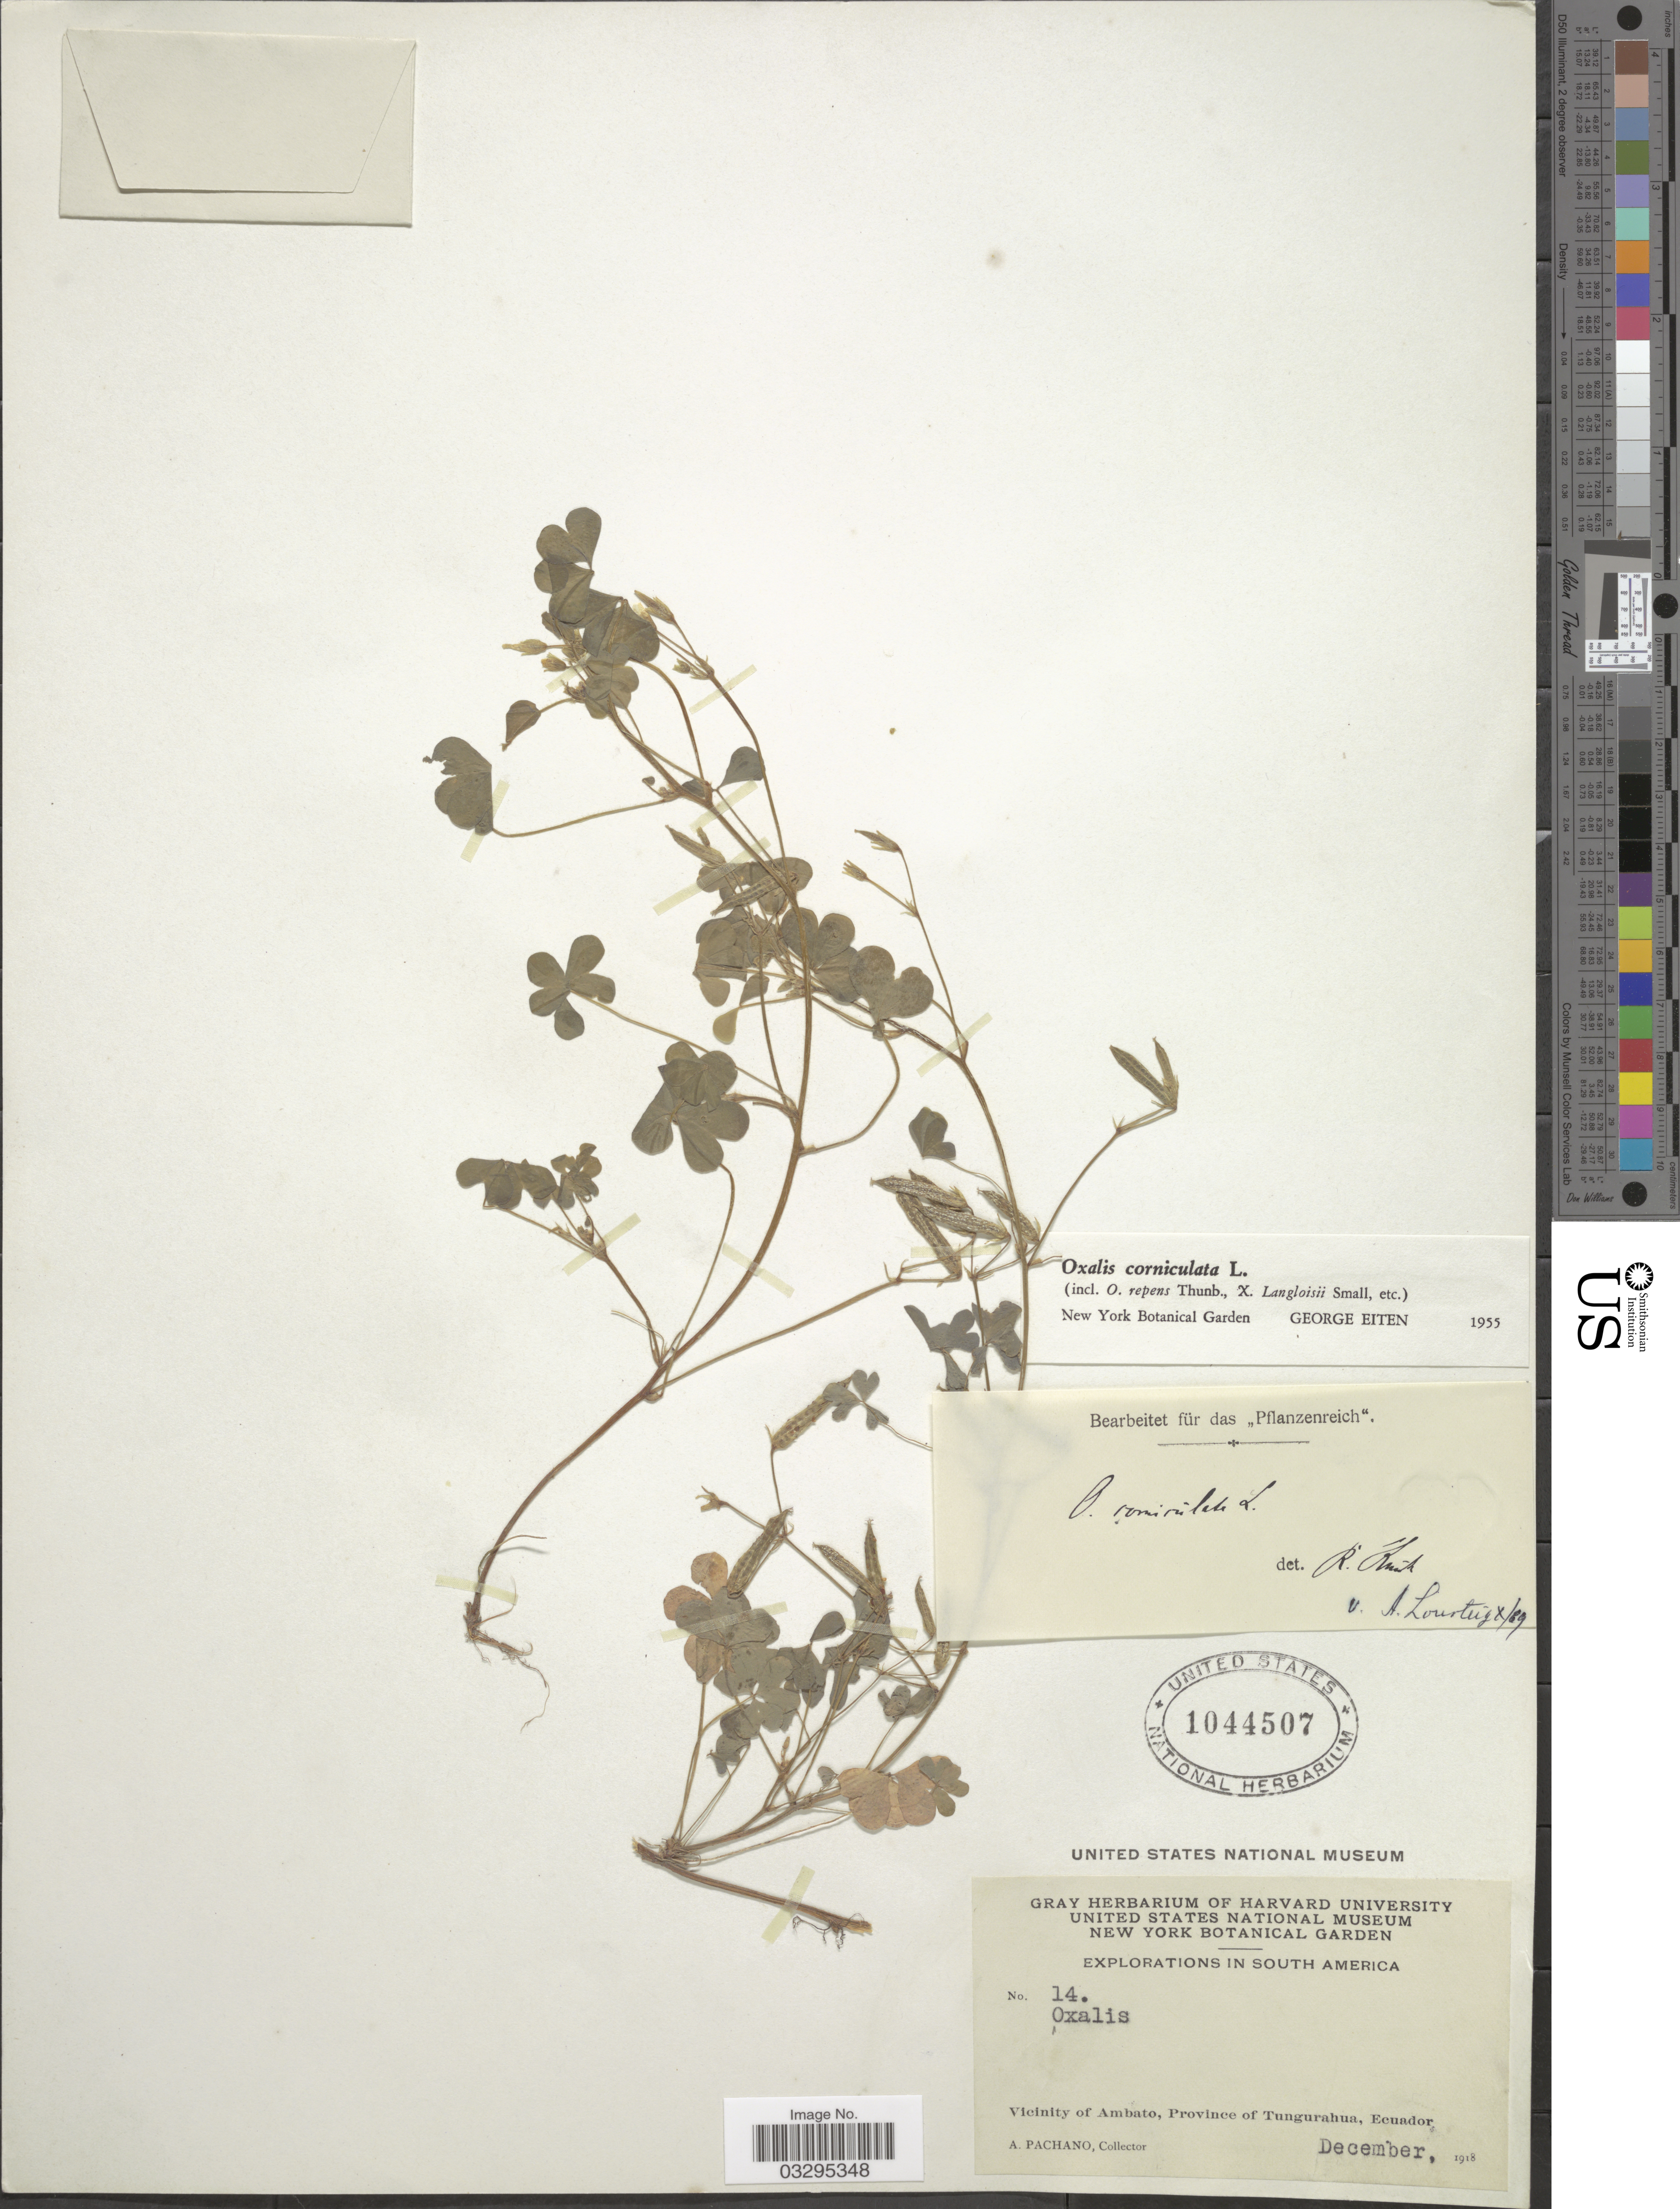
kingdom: Plantae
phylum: Tracheophyta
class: Magnoliopsida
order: Oxalidales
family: Oxalidaceae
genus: Oxalis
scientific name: Oxalis corniculata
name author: L.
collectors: A. Pachano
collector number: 14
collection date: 1918-12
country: Ecuador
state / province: Tungurahua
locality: Vicinity of Ambato.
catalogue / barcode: US 1044507